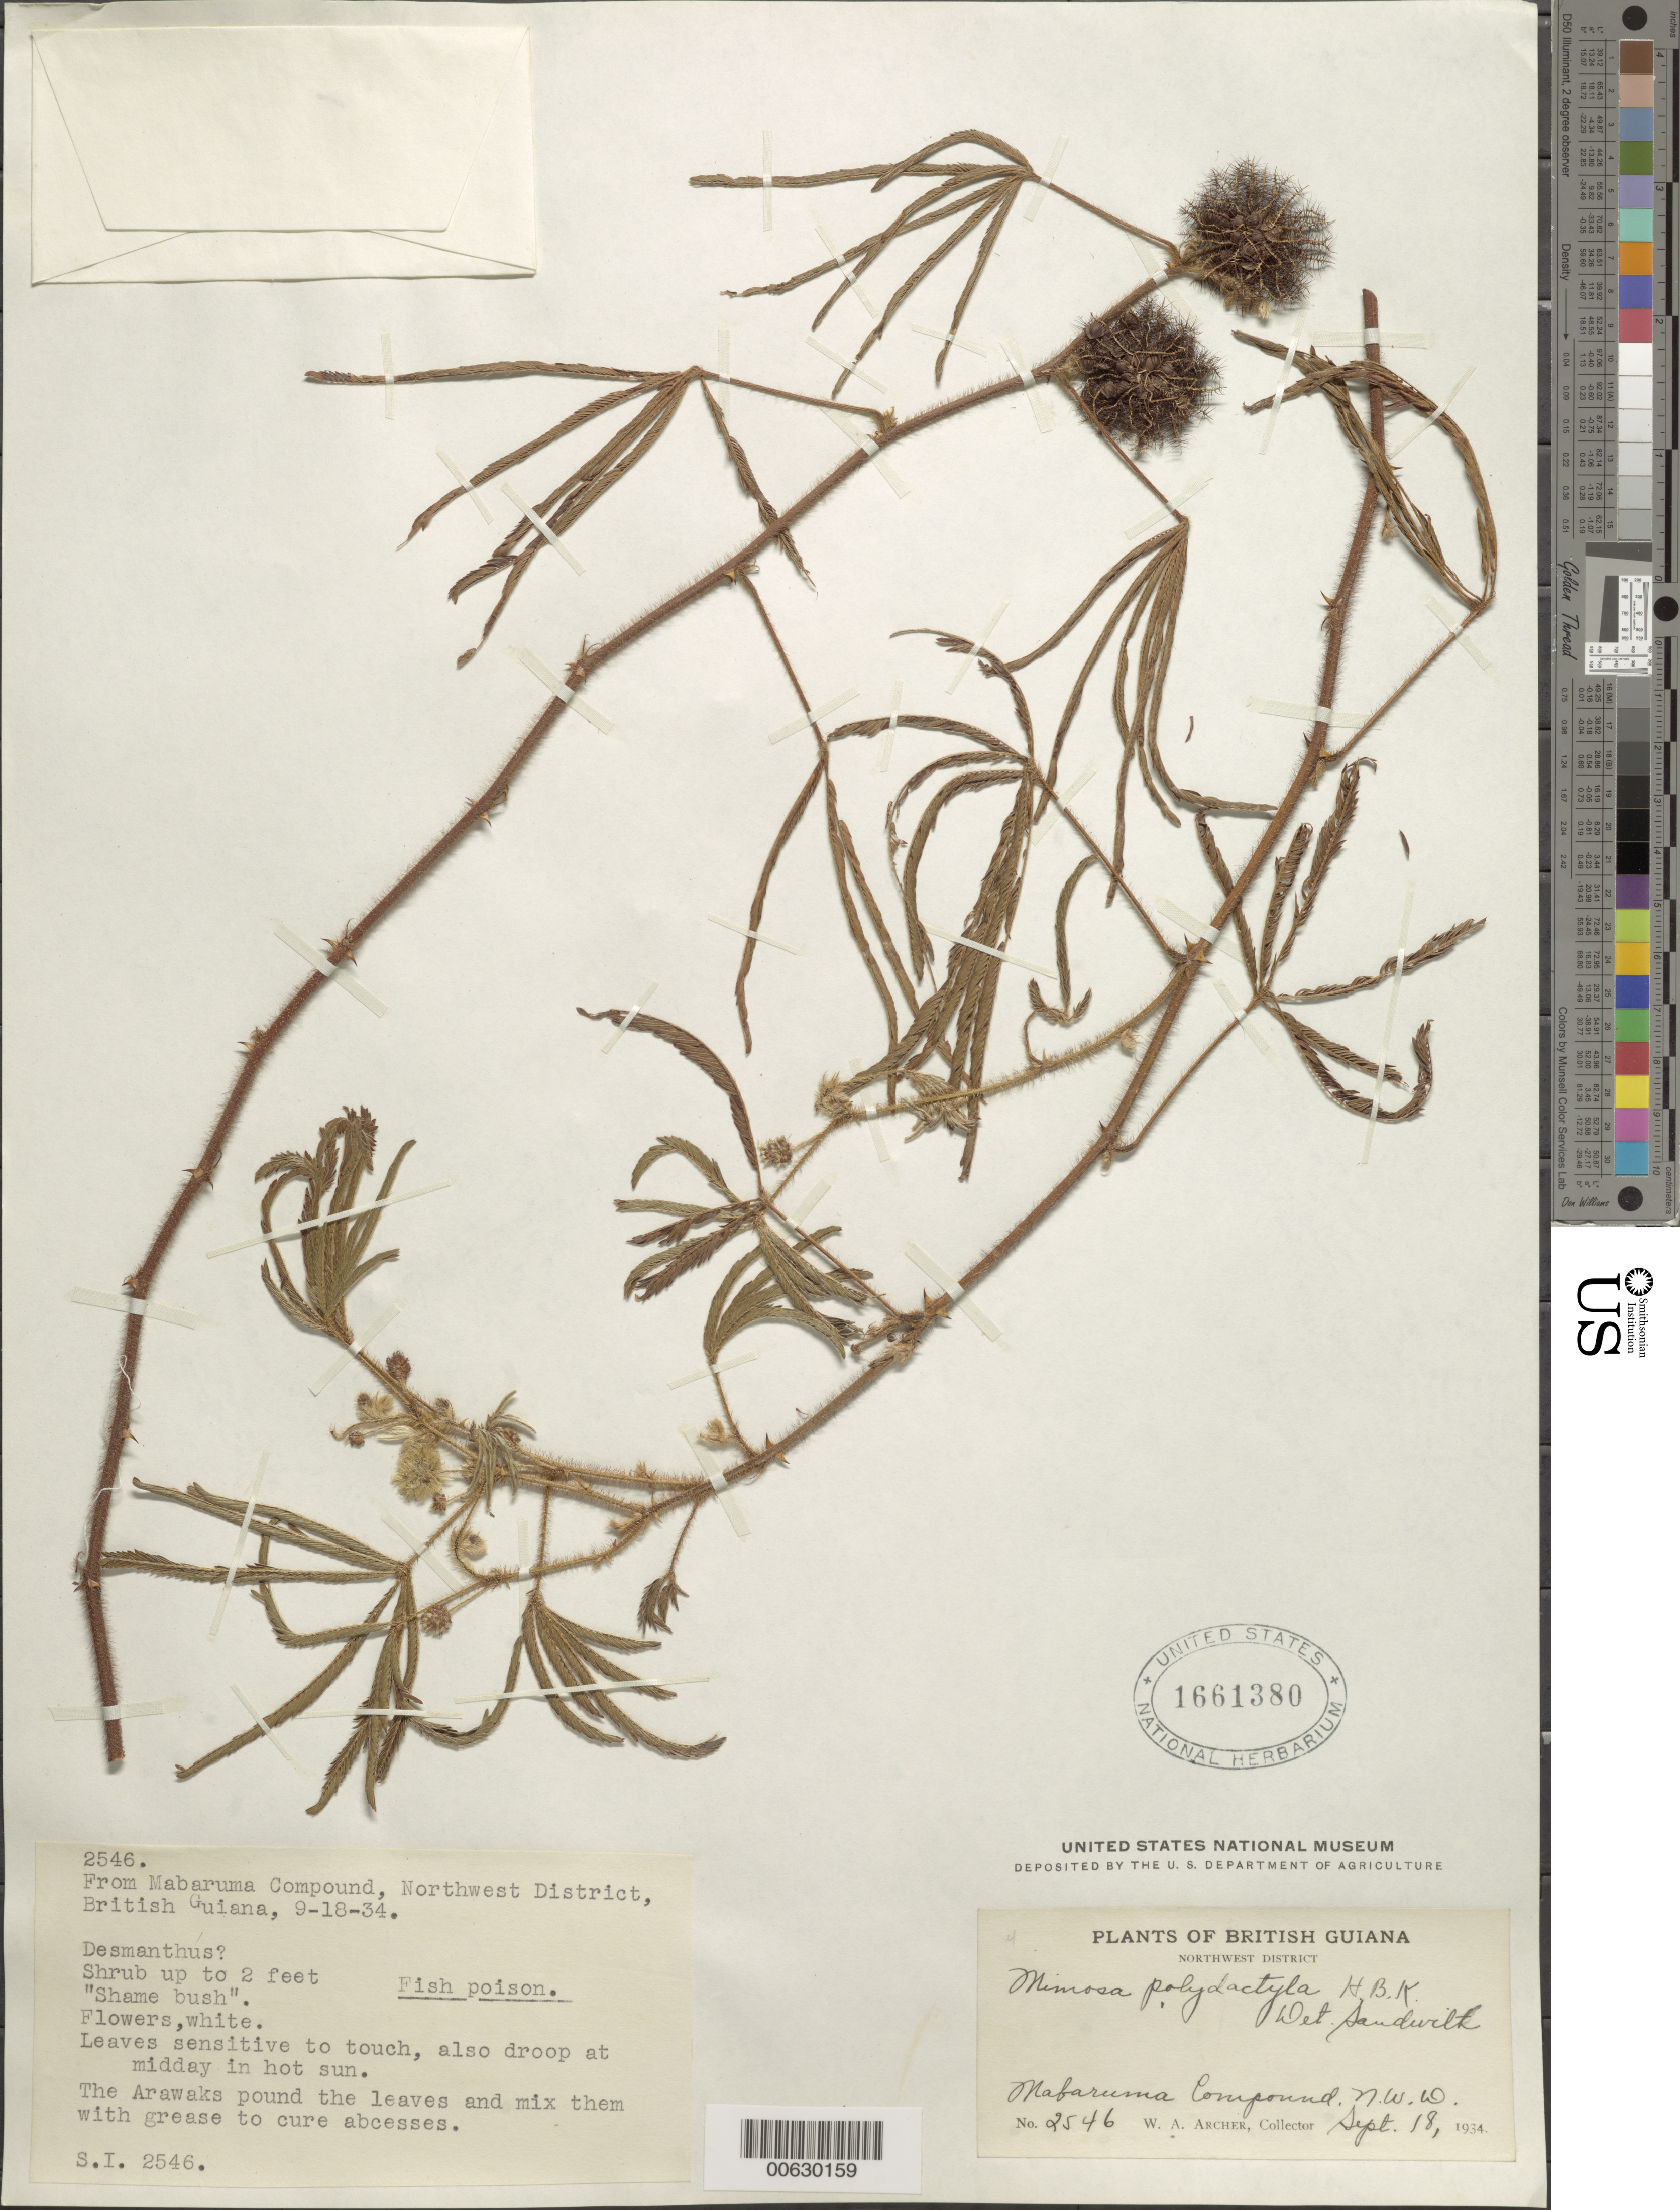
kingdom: Plantae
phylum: Tracheophyta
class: Magnoliopsida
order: Fabales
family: Fabaceae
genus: Mimosa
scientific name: Mimosa polydactyla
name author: Humb. & Bonpl. ex Willd.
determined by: Sandwith, N. Y.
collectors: W. A. Archer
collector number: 2546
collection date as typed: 18-Sep-34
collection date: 1934-09-18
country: Guyana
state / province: Barima-Waini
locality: Mabaruma Compound, NW Dist.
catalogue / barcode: US 1661380